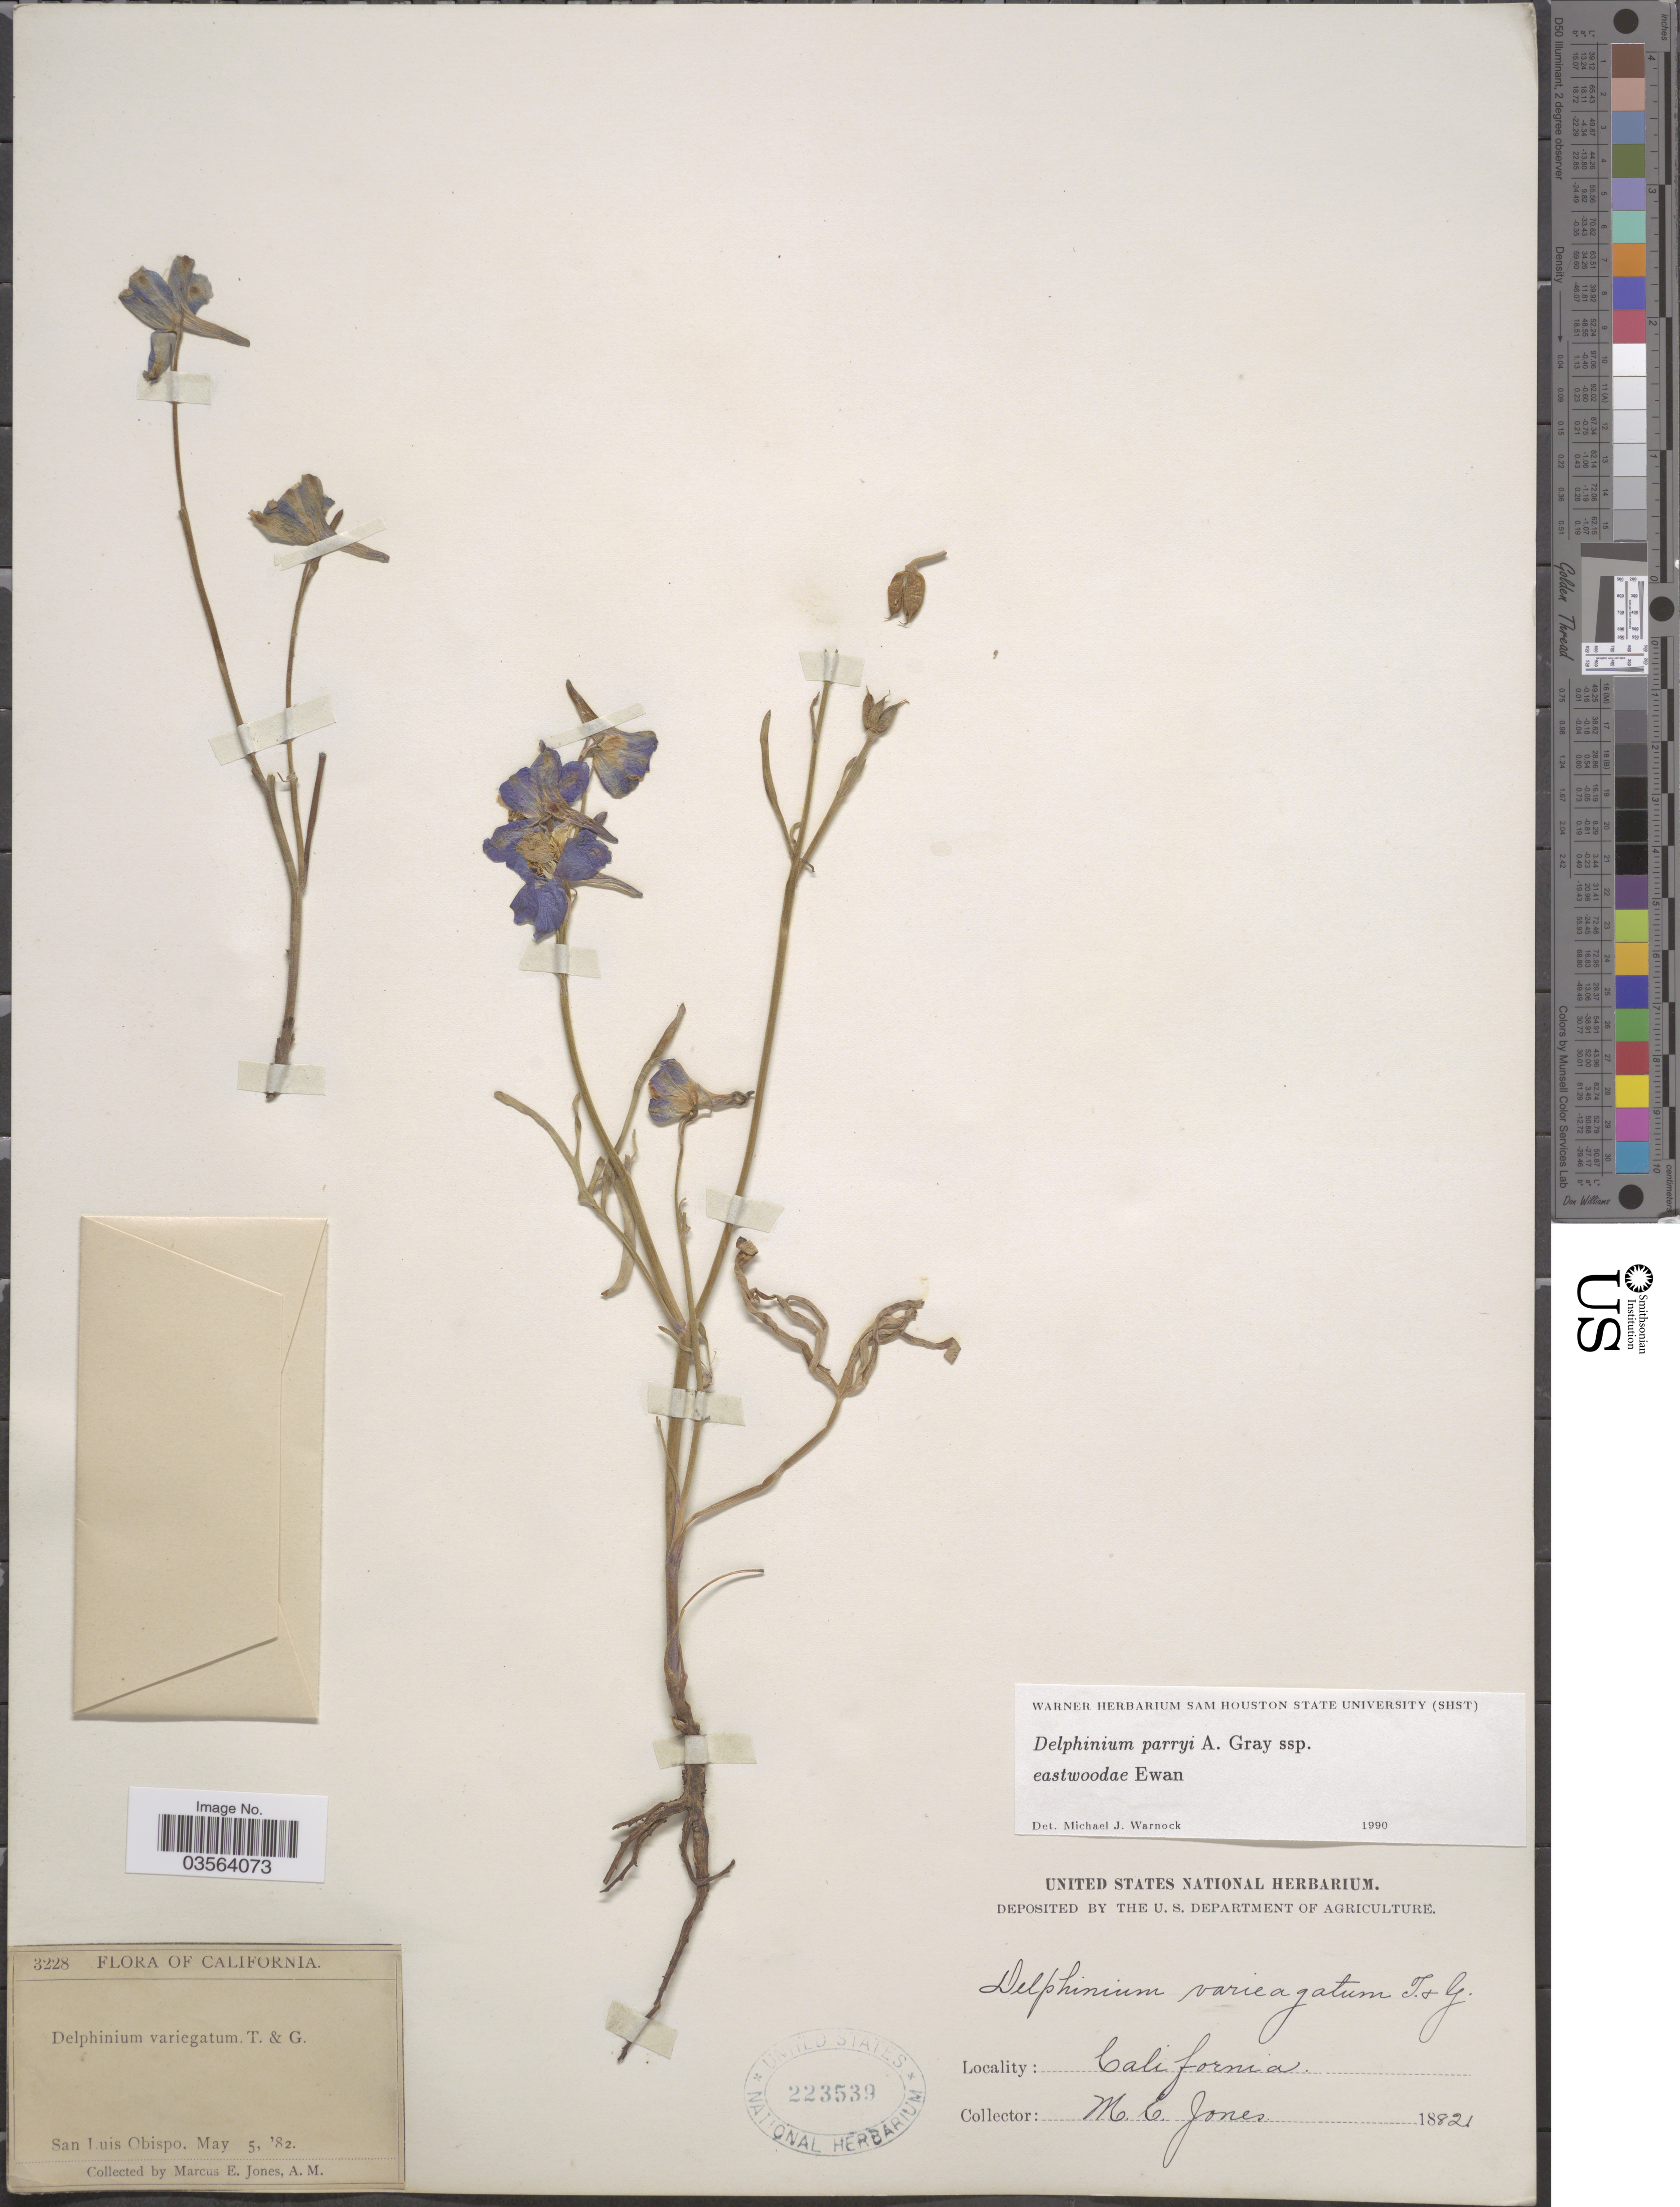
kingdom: Plantae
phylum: Tracheophyta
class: Magnoliopsida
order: Ranunculales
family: Ranunculaceae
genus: Delphinium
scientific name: Delphinium parryi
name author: A. Gray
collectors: M. E. Jones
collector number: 3228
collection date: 1882-05-05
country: United States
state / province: California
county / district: San Luis Obispo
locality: San Luis Obispo.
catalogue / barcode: US 223539